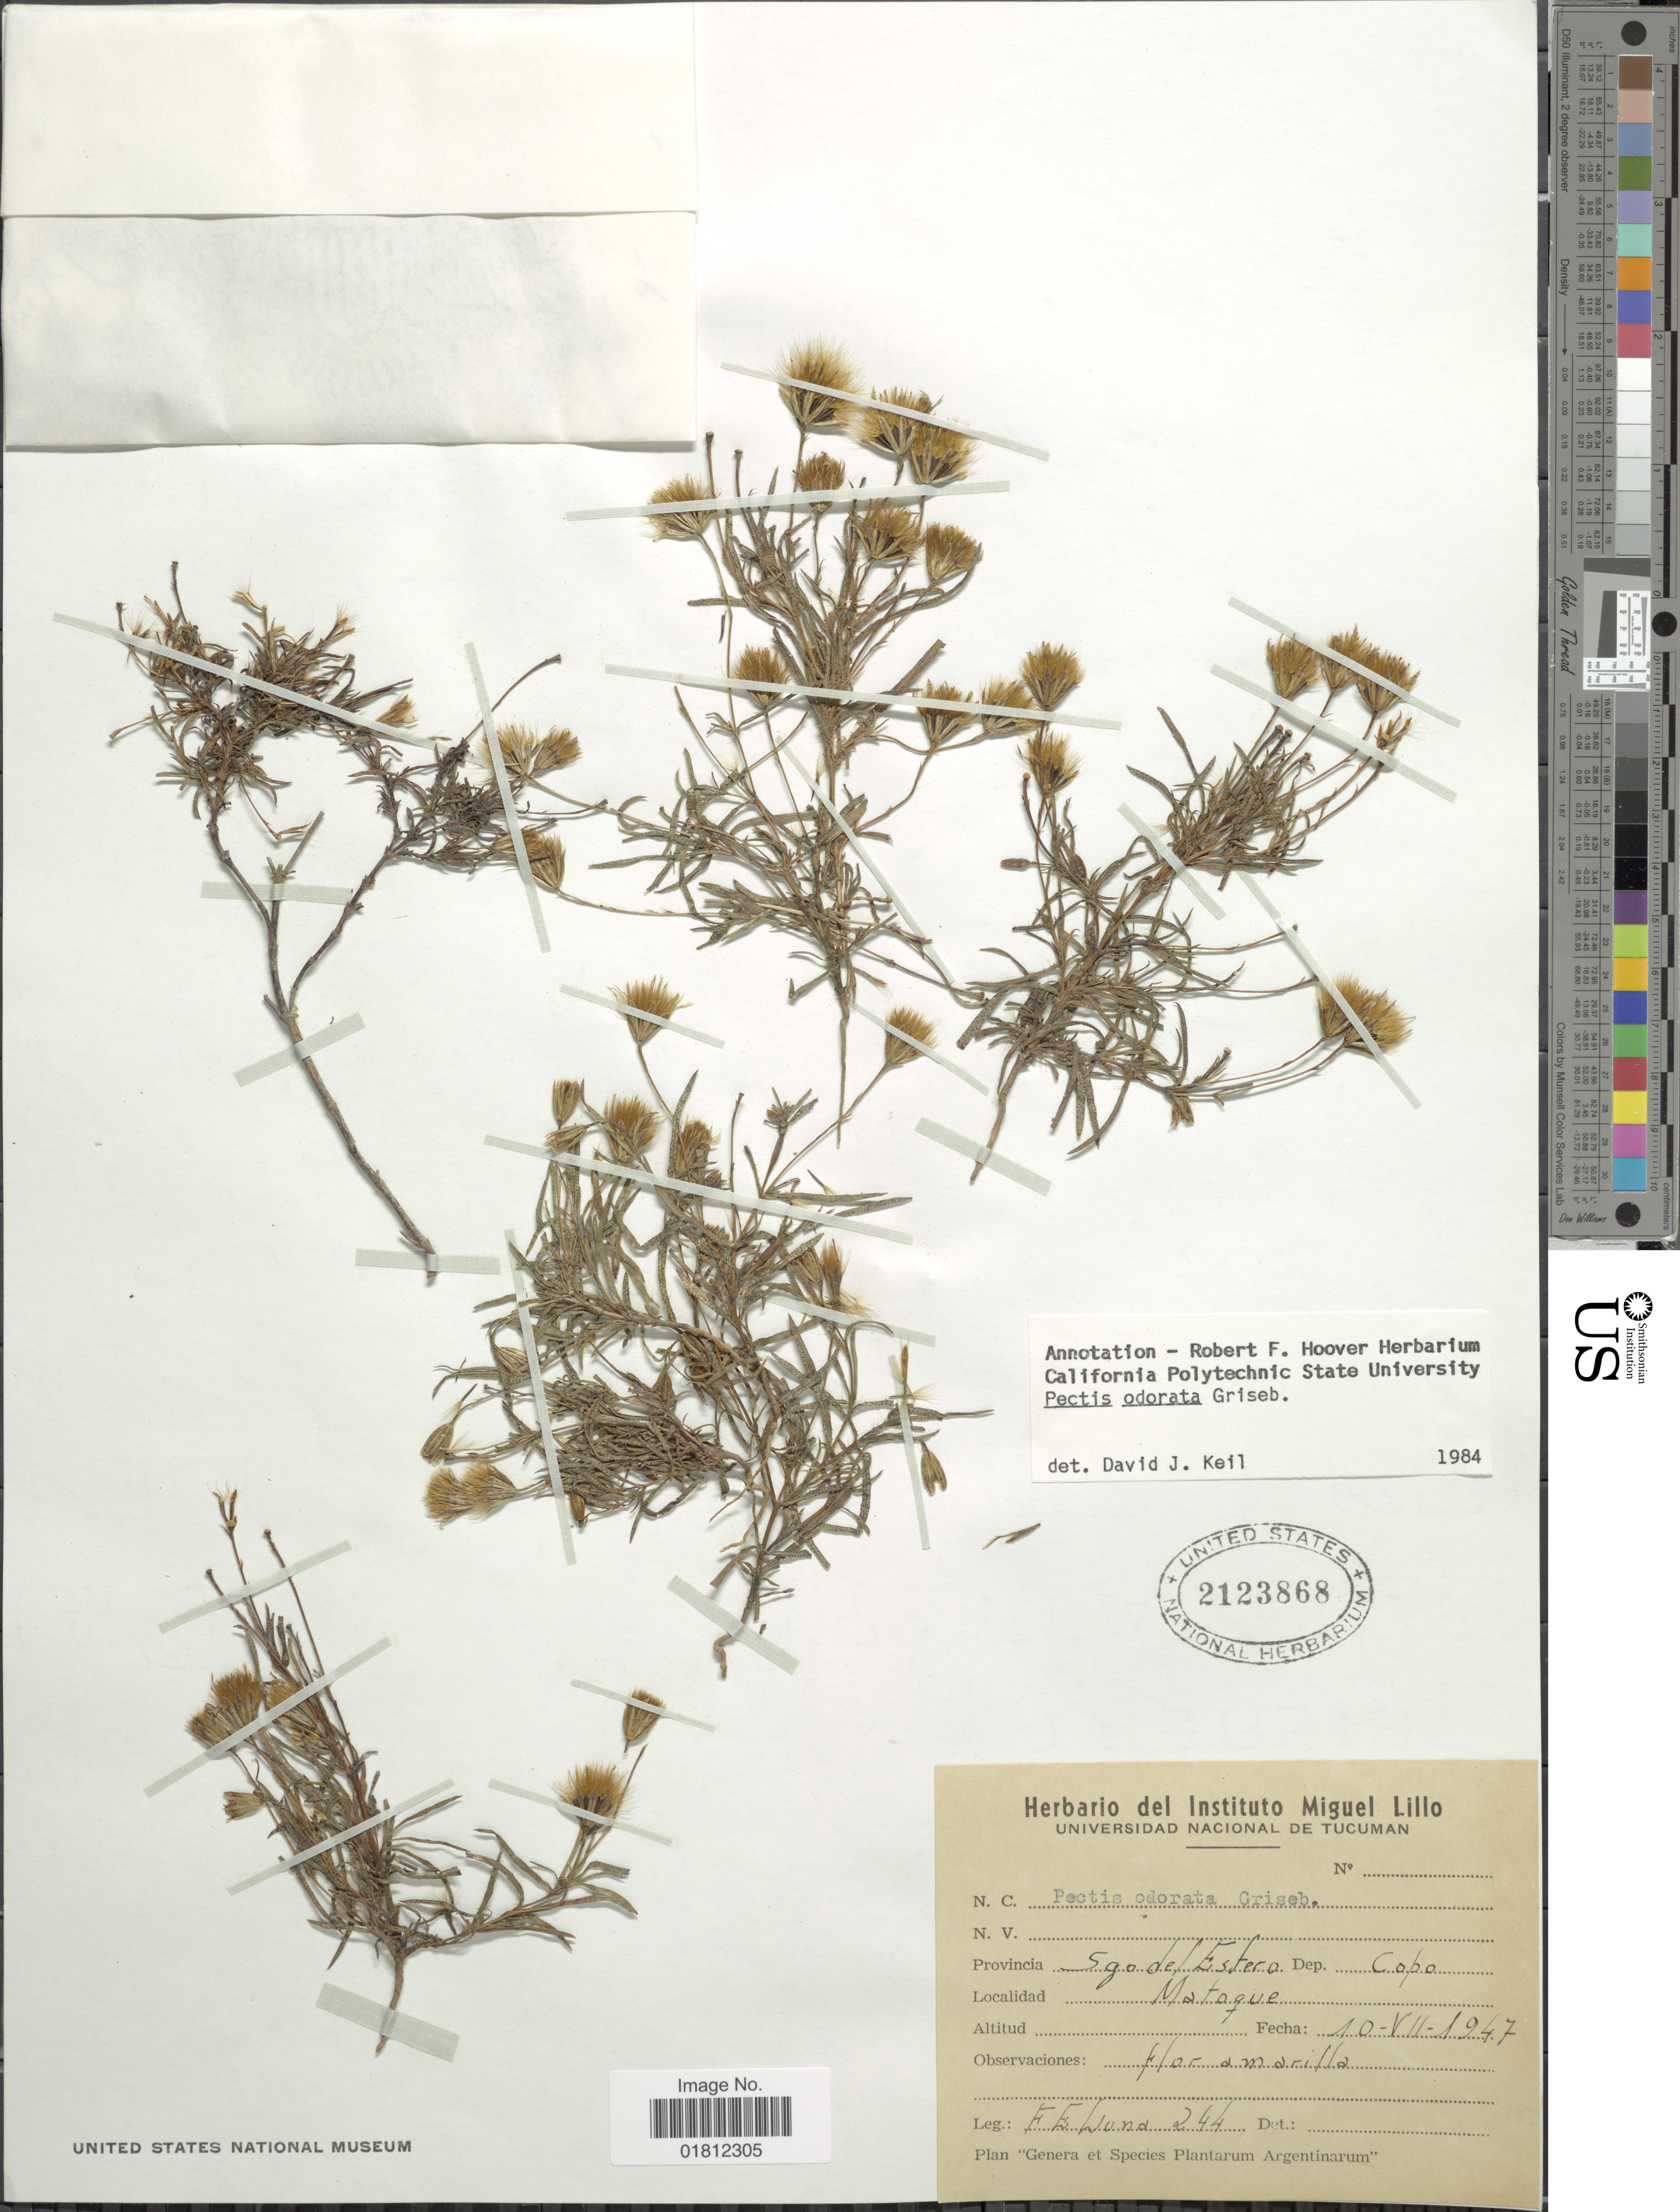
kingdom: Plantae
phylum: Tracheophyta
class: Magnoliopsida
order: Asterales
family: Asteraceae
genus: Pectis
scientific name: Pectis odorata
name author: Griseb.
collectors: F. E. Luna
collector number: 244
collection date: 1947-07-10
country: Argentina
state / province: Santiago del Estero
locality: Sgo, del Estero. Dep. Copo, Matoque.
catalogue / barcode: US 2123868